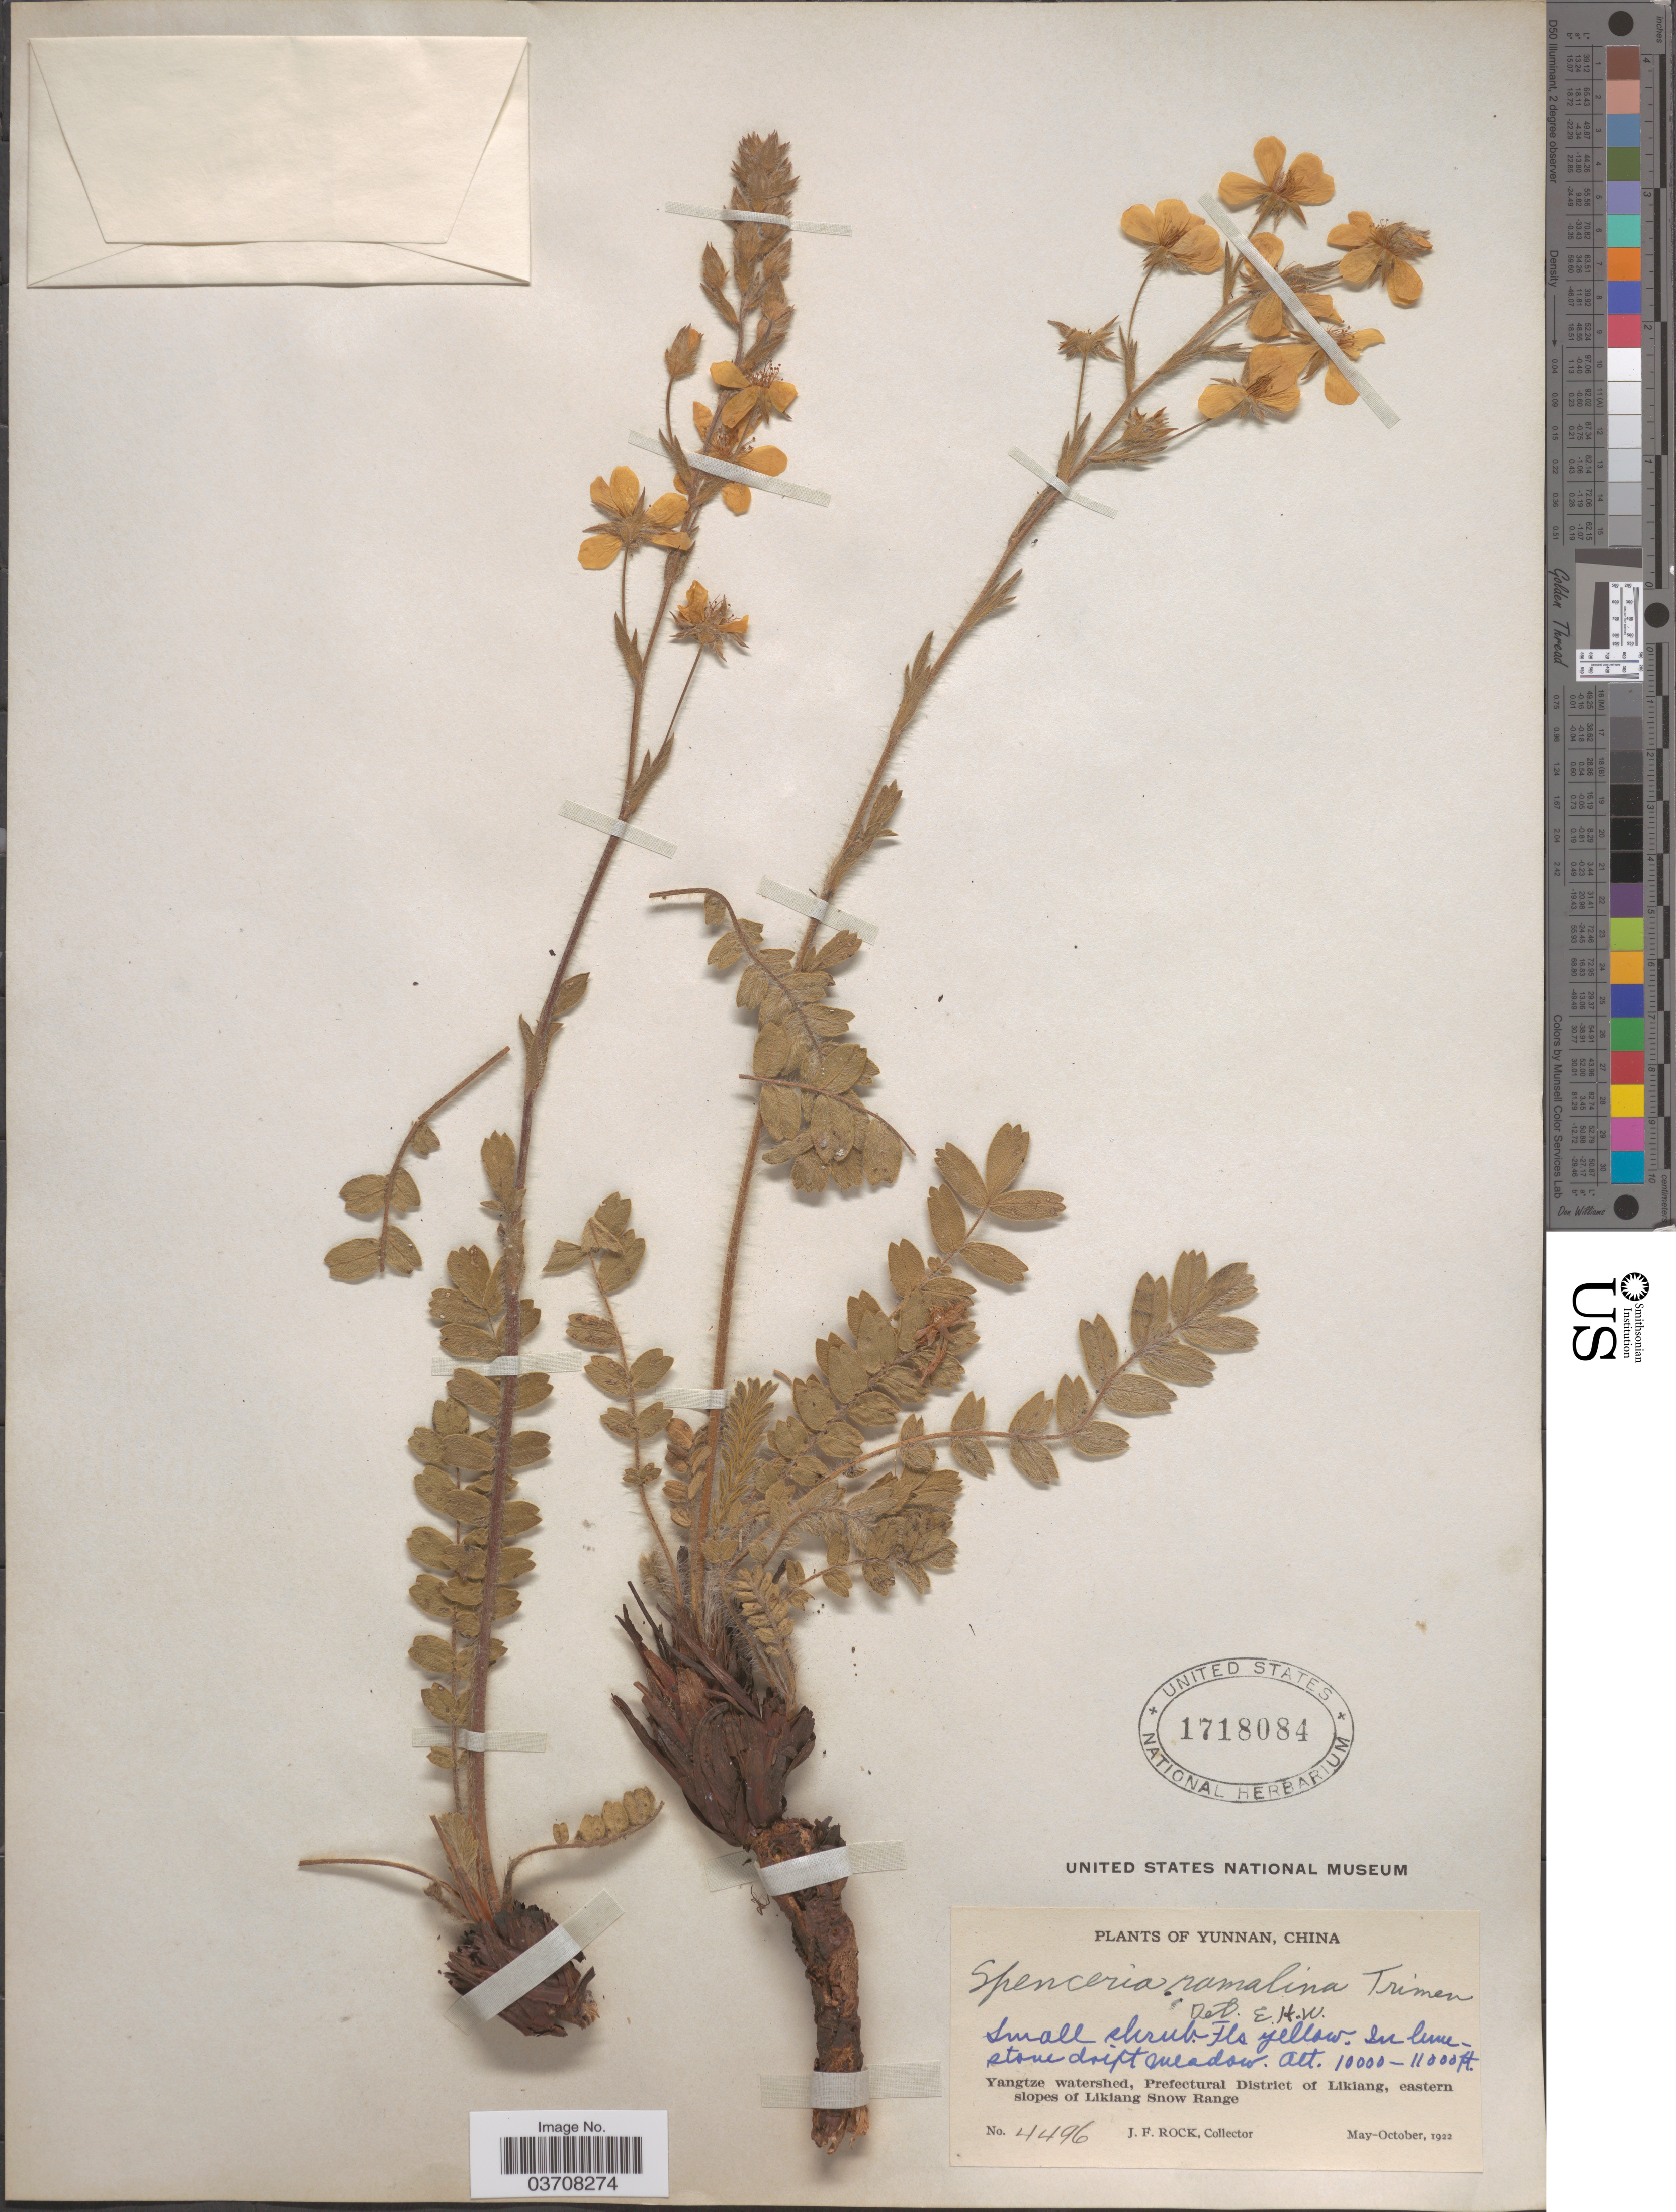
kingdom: Plantae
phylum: Tracheophyta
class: Magnoliopsida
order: Rosales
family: Rosaceae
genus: Spenceria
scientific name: Spenceria ramalana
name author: Trimen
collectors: J. Rock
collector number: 4496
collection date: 1922-05/1922-10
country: China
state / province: Yunnan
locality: In limestone drift meadow. Yangtze watershed, Prefectural District of Likiang, eastern slopes of Likiang Snow Range.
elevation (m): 3048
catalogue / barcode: US 1718084